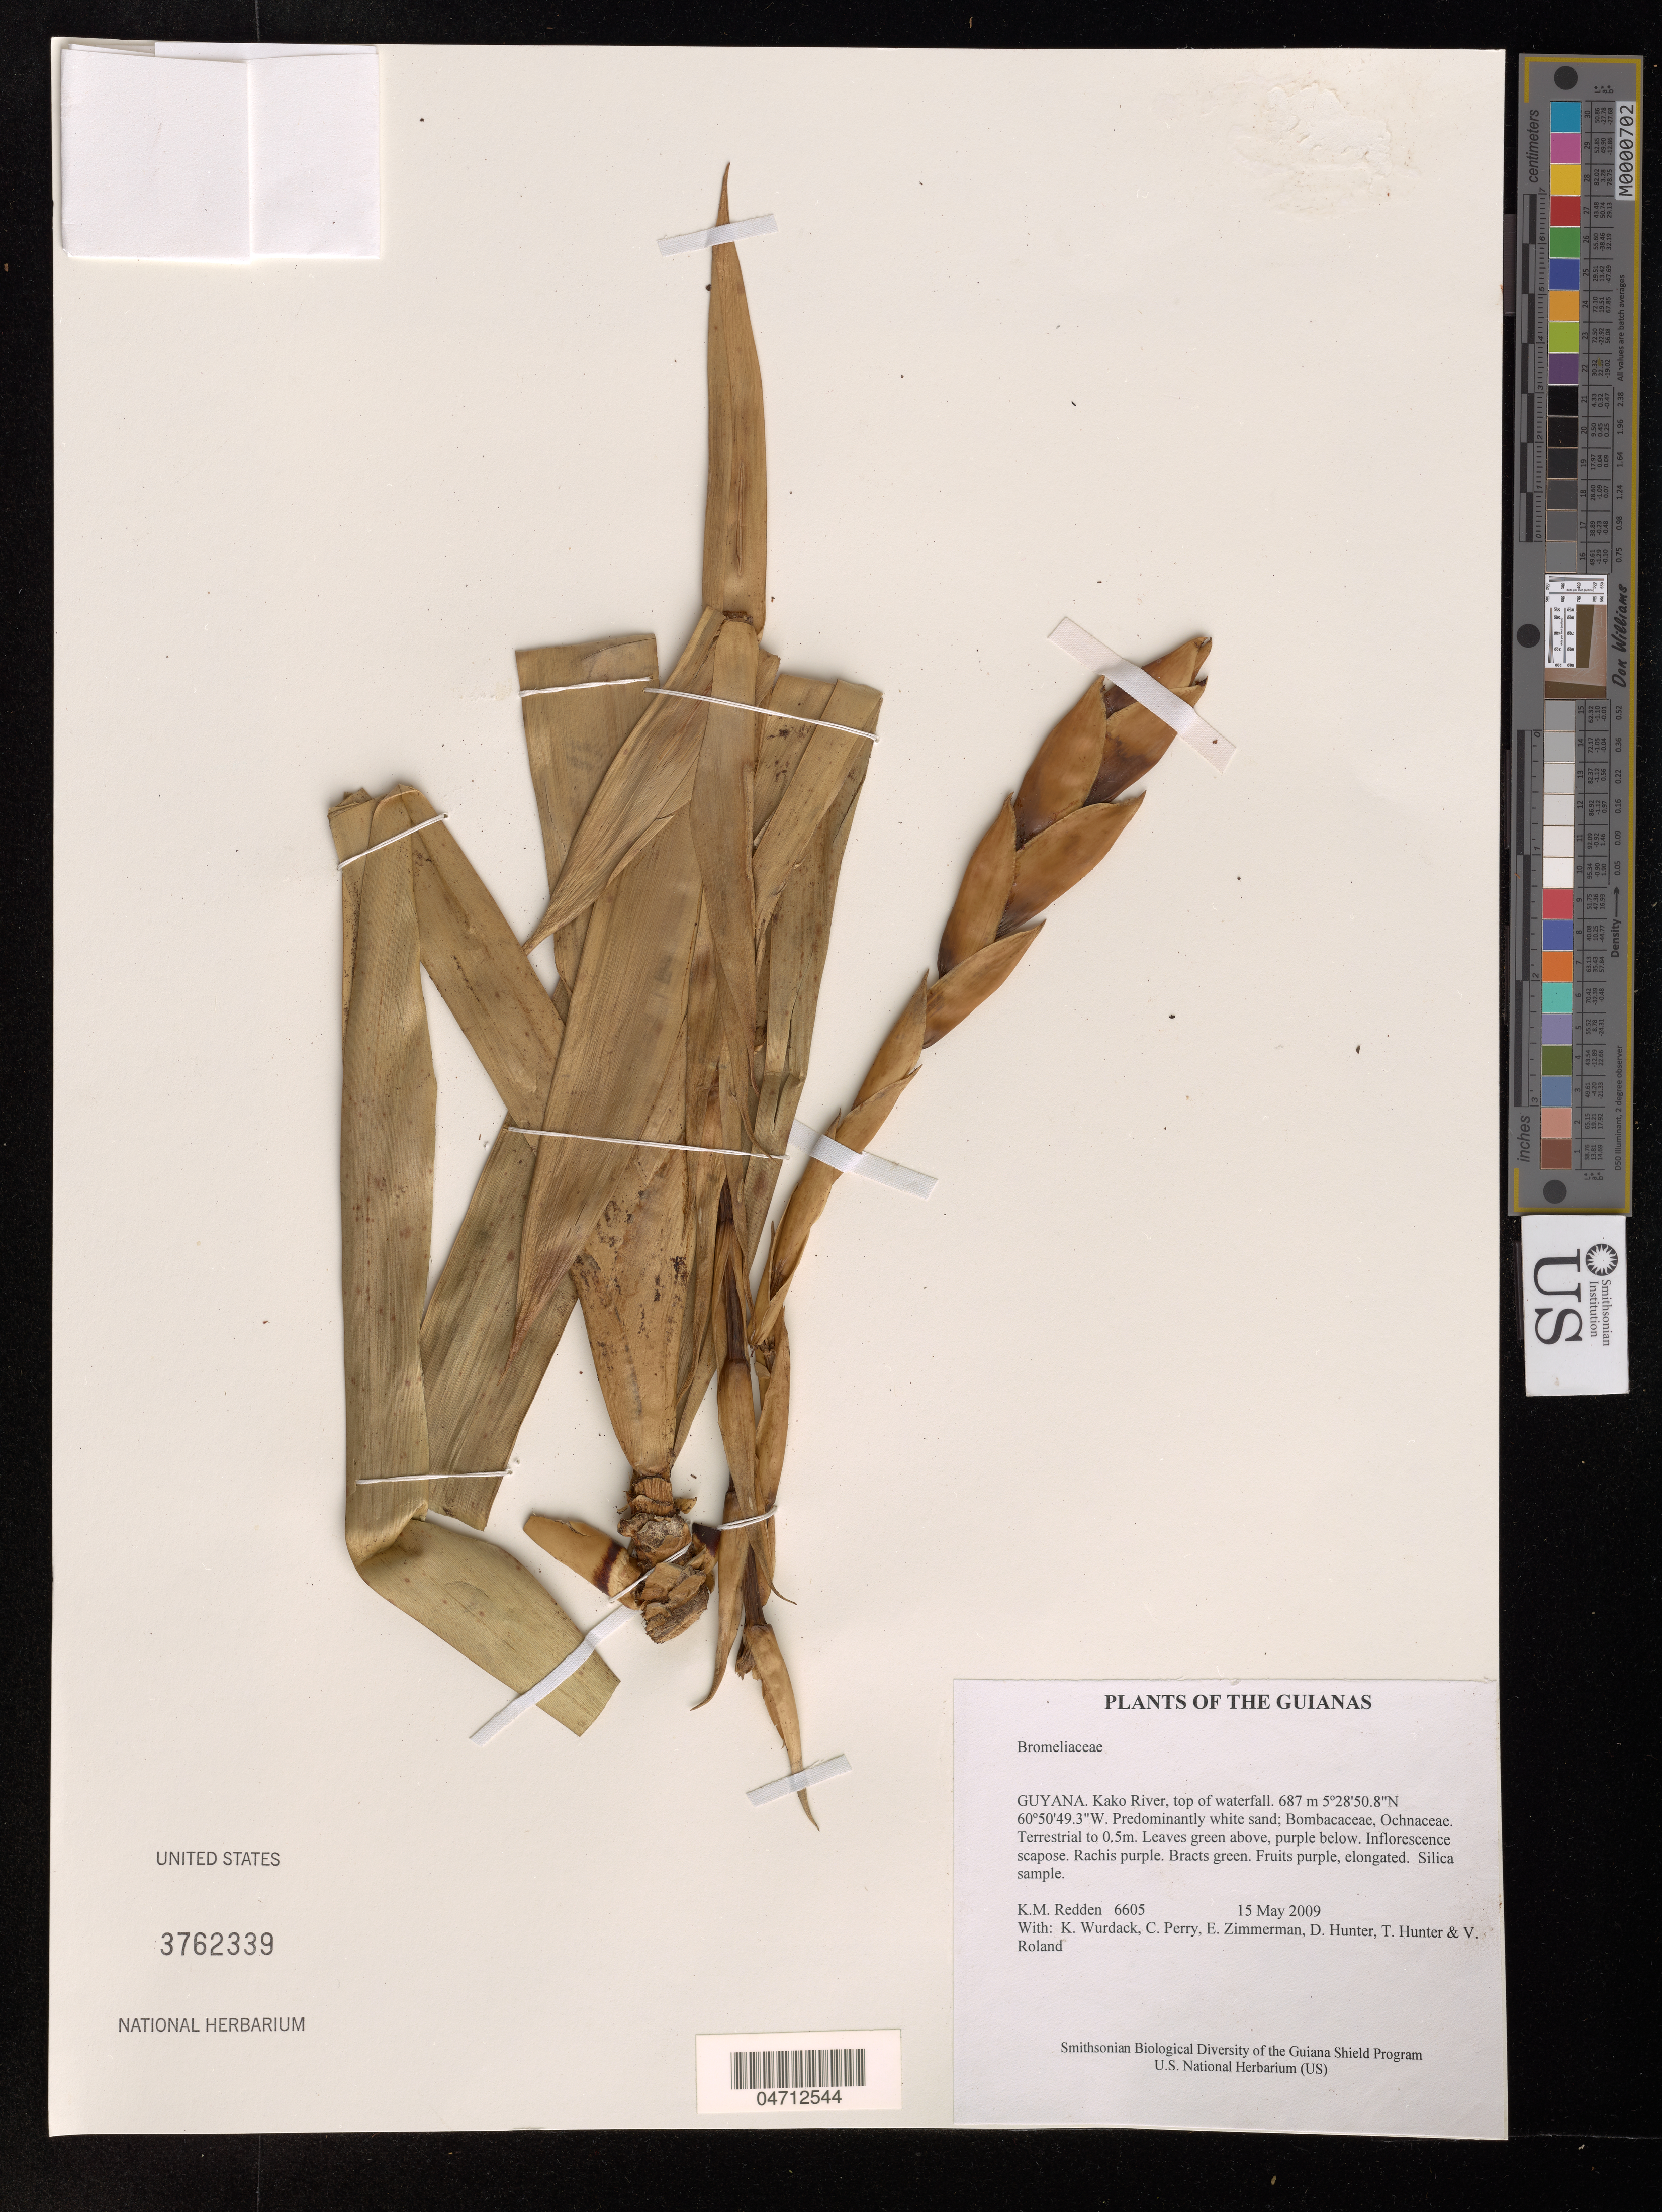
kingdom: Plantae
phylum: Tracheophyta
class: Liliopsida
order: Poales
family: Bromeliaceae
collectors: K. M. Redden, K. Wurdack, C. Perry, E. Zimmerman, D. Hunter, T. Hunter & V. Roland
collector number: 6605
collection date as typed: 15 May 2009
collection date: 2009-05-15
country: Guyana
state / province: Cuyuni-Mazaruni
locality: Kako River, top of waterfall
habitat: Predominantly white sand, with Bombacaceae and Ochnaceae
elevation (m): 687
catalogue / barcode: US 3762339